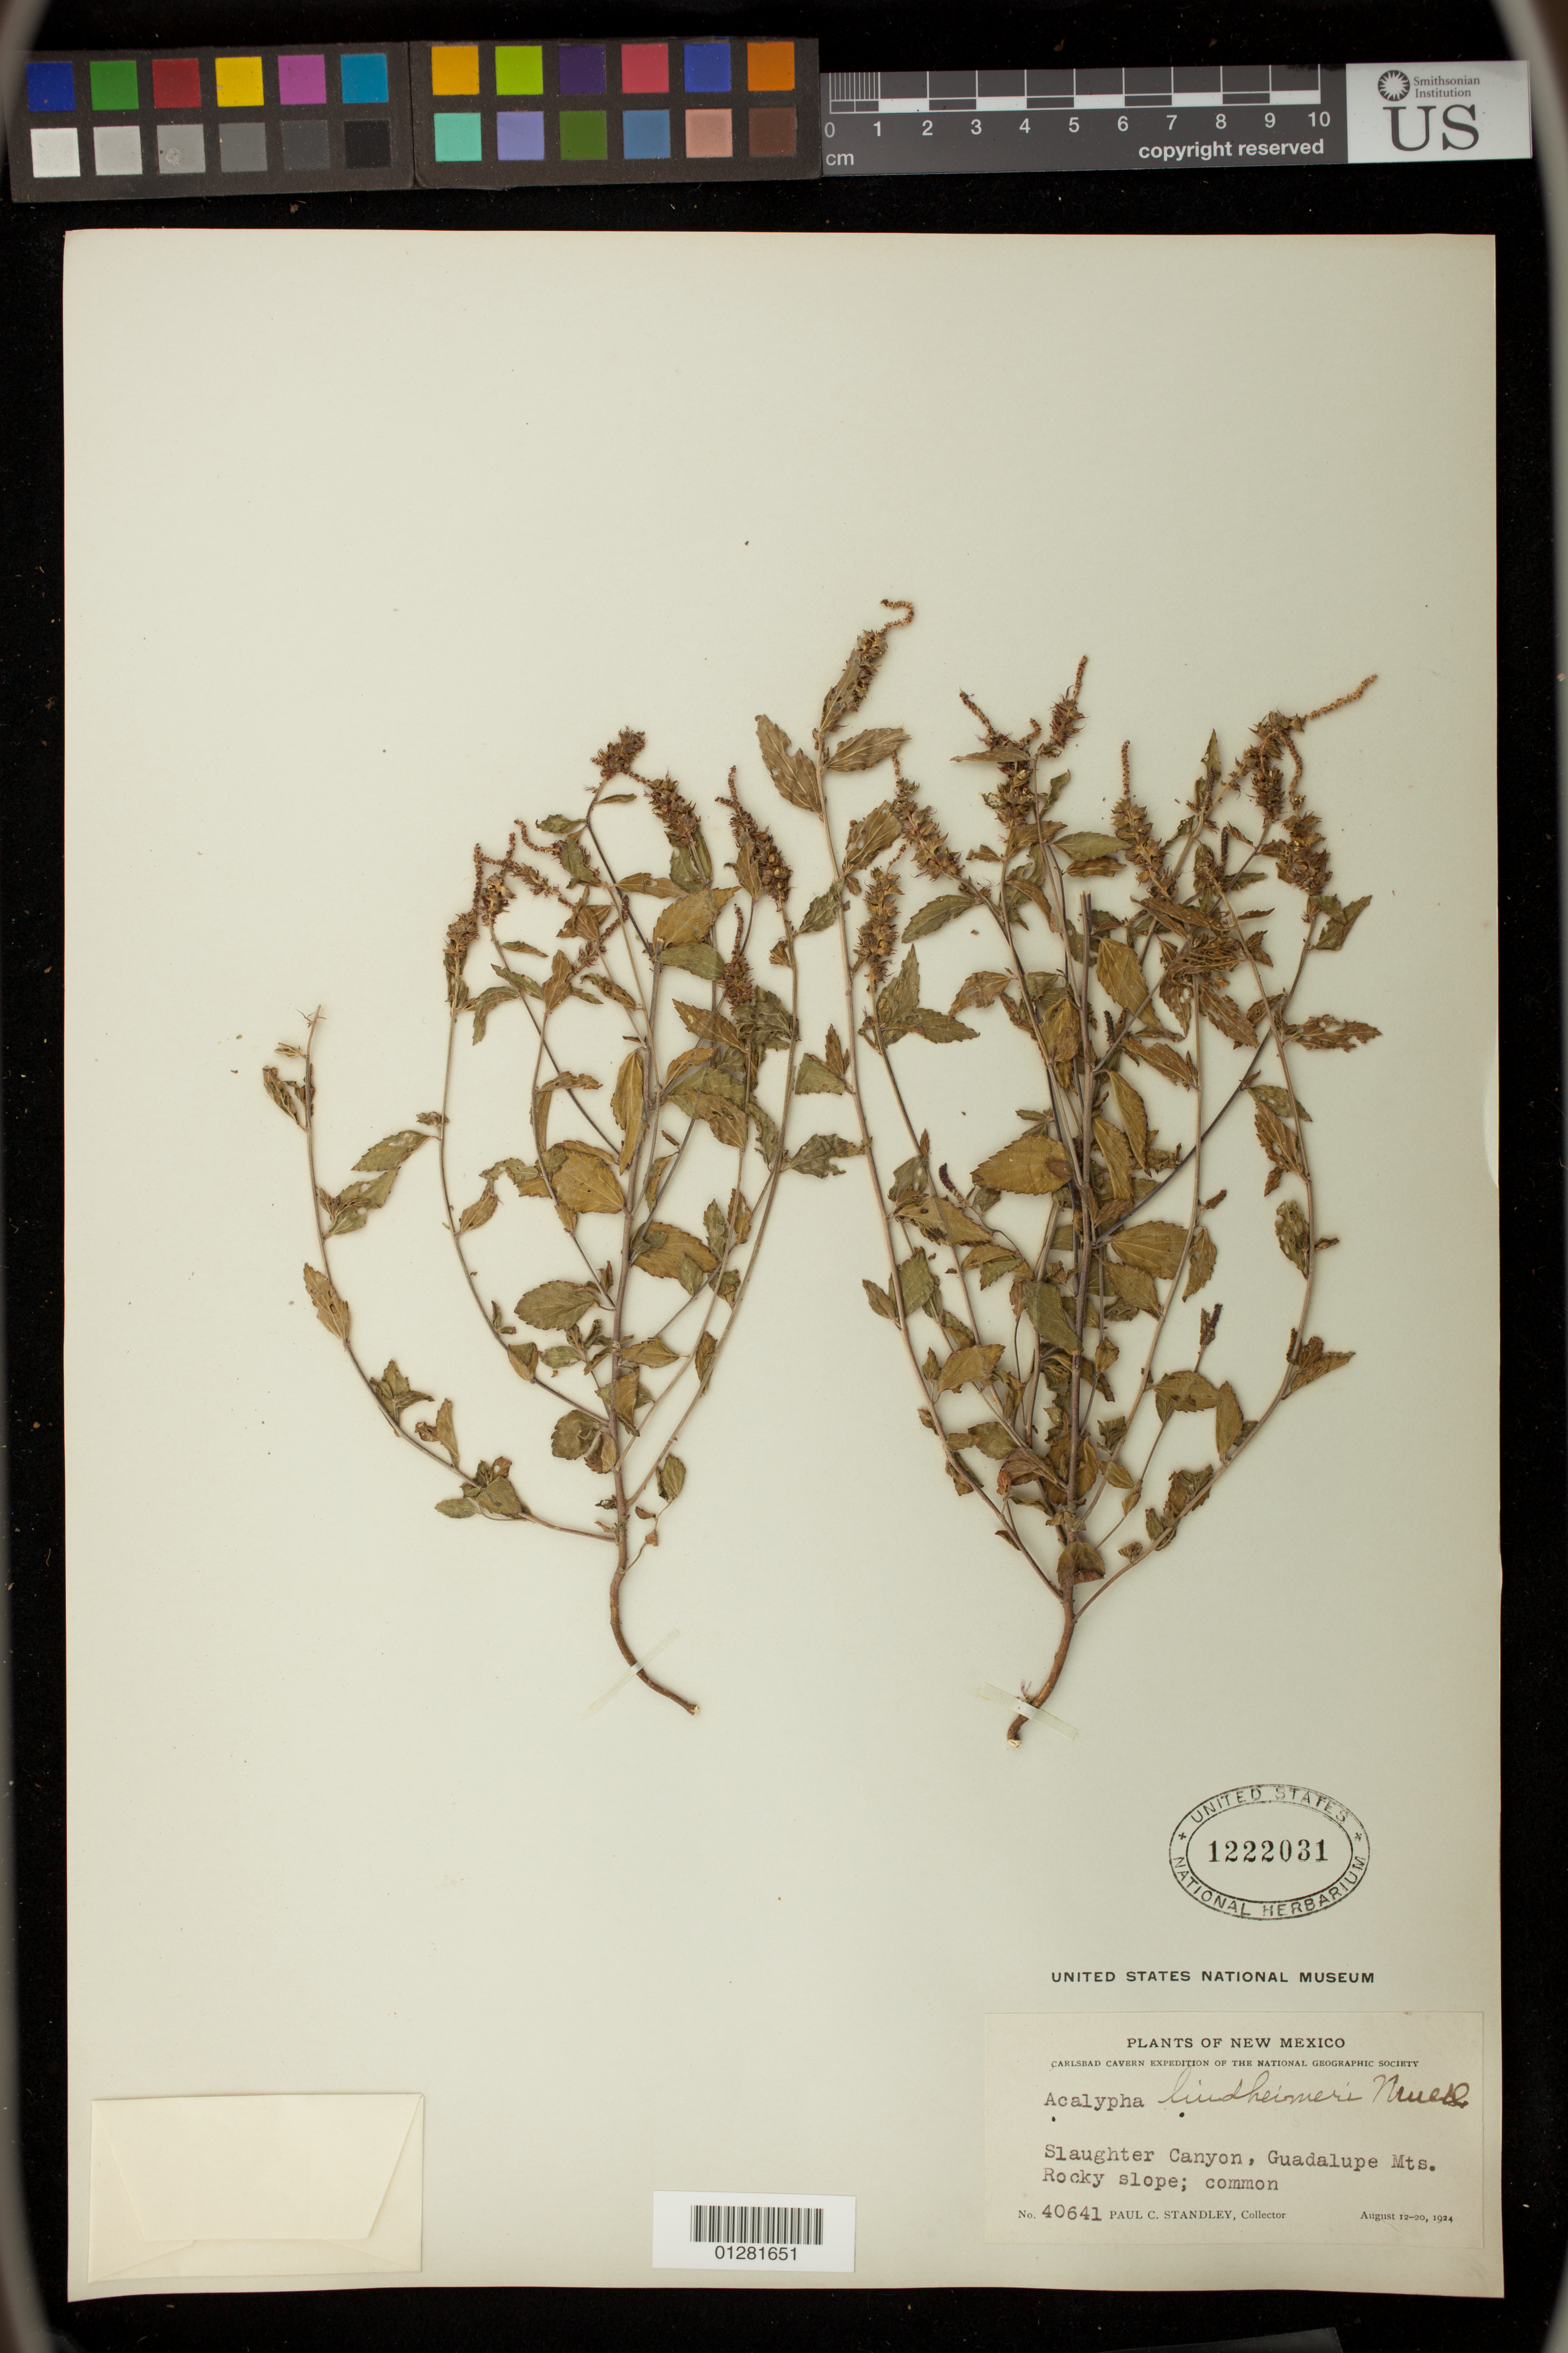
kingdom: Plantae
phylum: Tracheophyta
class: Magnoliopsida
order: Malpighiales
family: Euphorbiaceae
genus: Acalypha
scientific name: Acalypha lindheimeri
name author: Müll. Arg.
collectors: P. C. Standley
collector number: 40641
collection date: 1924-08-12/1924-08-20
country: United States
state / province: New Mexico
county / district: Hidalgo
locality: Slaughter Canyon, Guadalupe Mts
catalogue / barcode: US 1222031